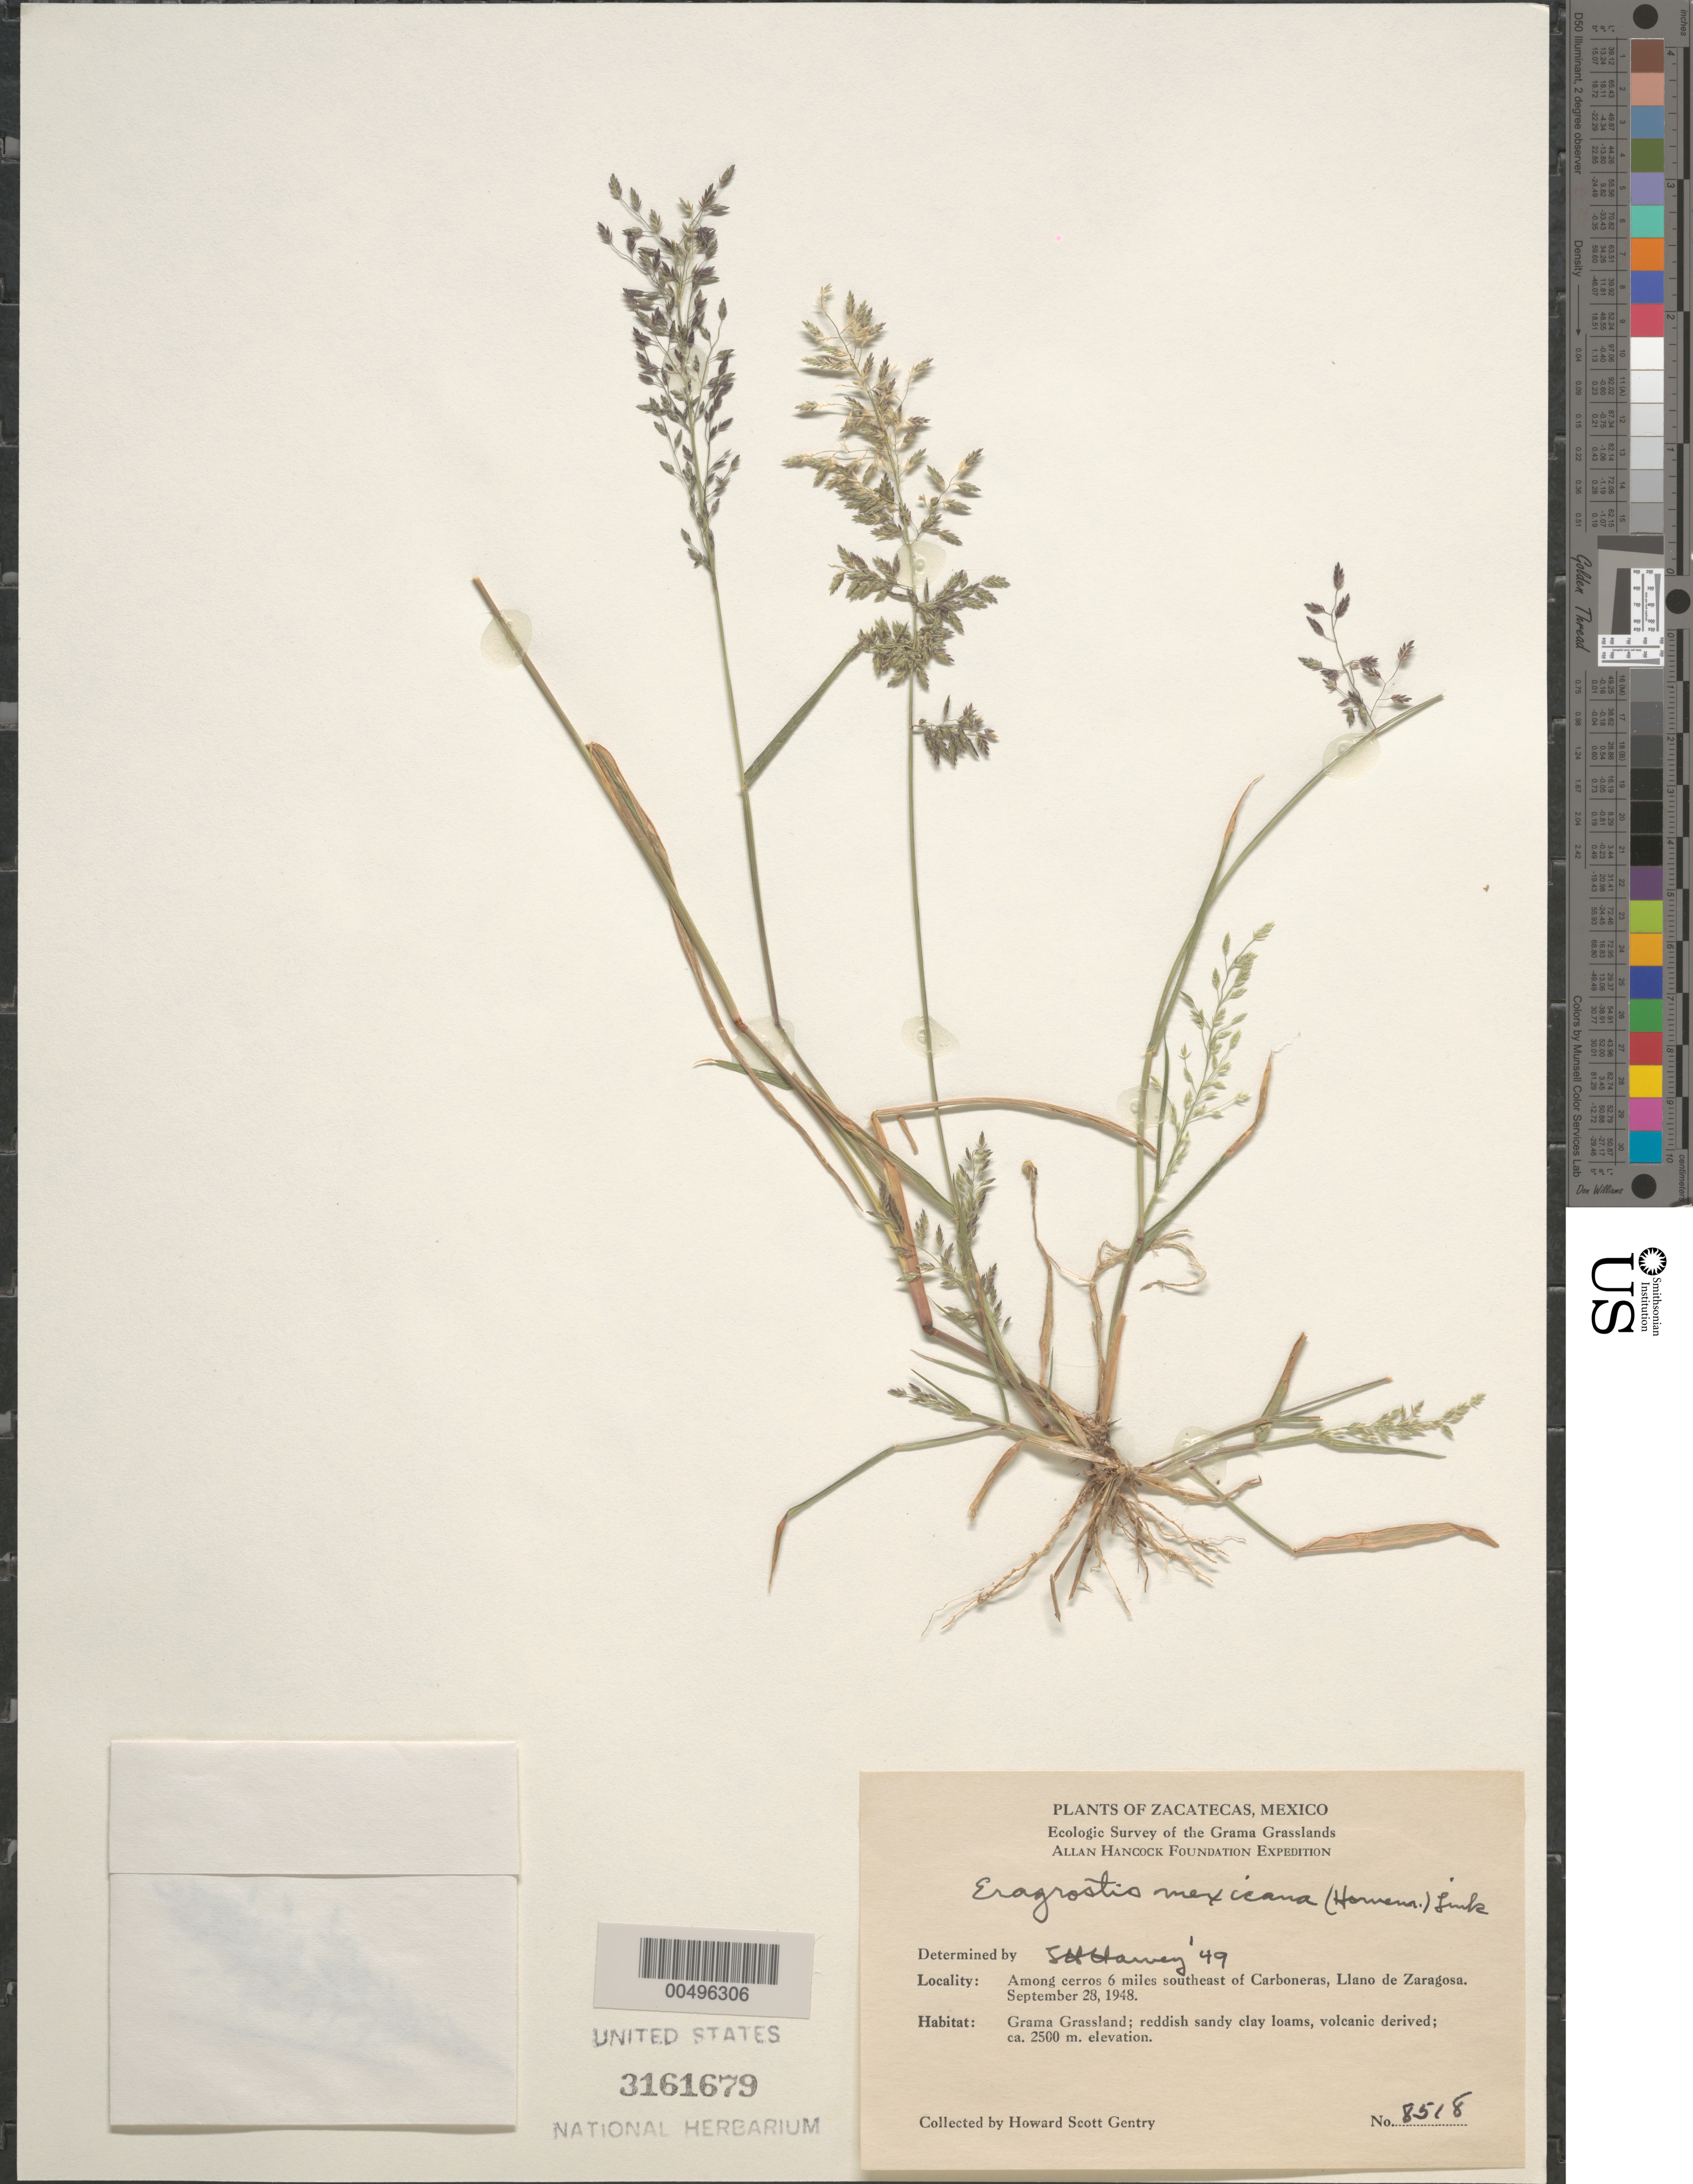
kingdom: Plantae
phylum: Tracheophyta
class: Liliopsida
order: Poales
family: Poaceae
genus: Eragrostis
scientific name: Eragrostis mexicana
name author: (Hornem.) Link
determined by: Harvey, L. H.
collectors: H. S. Gentry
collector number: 8518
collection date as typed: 28 Sep 1948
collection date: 1948-09-28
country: Mexico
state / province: Zacatecas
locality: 6 mi SE of Carboneras, Llano de Zaragosa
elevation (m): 2500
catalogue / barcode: US 3161679